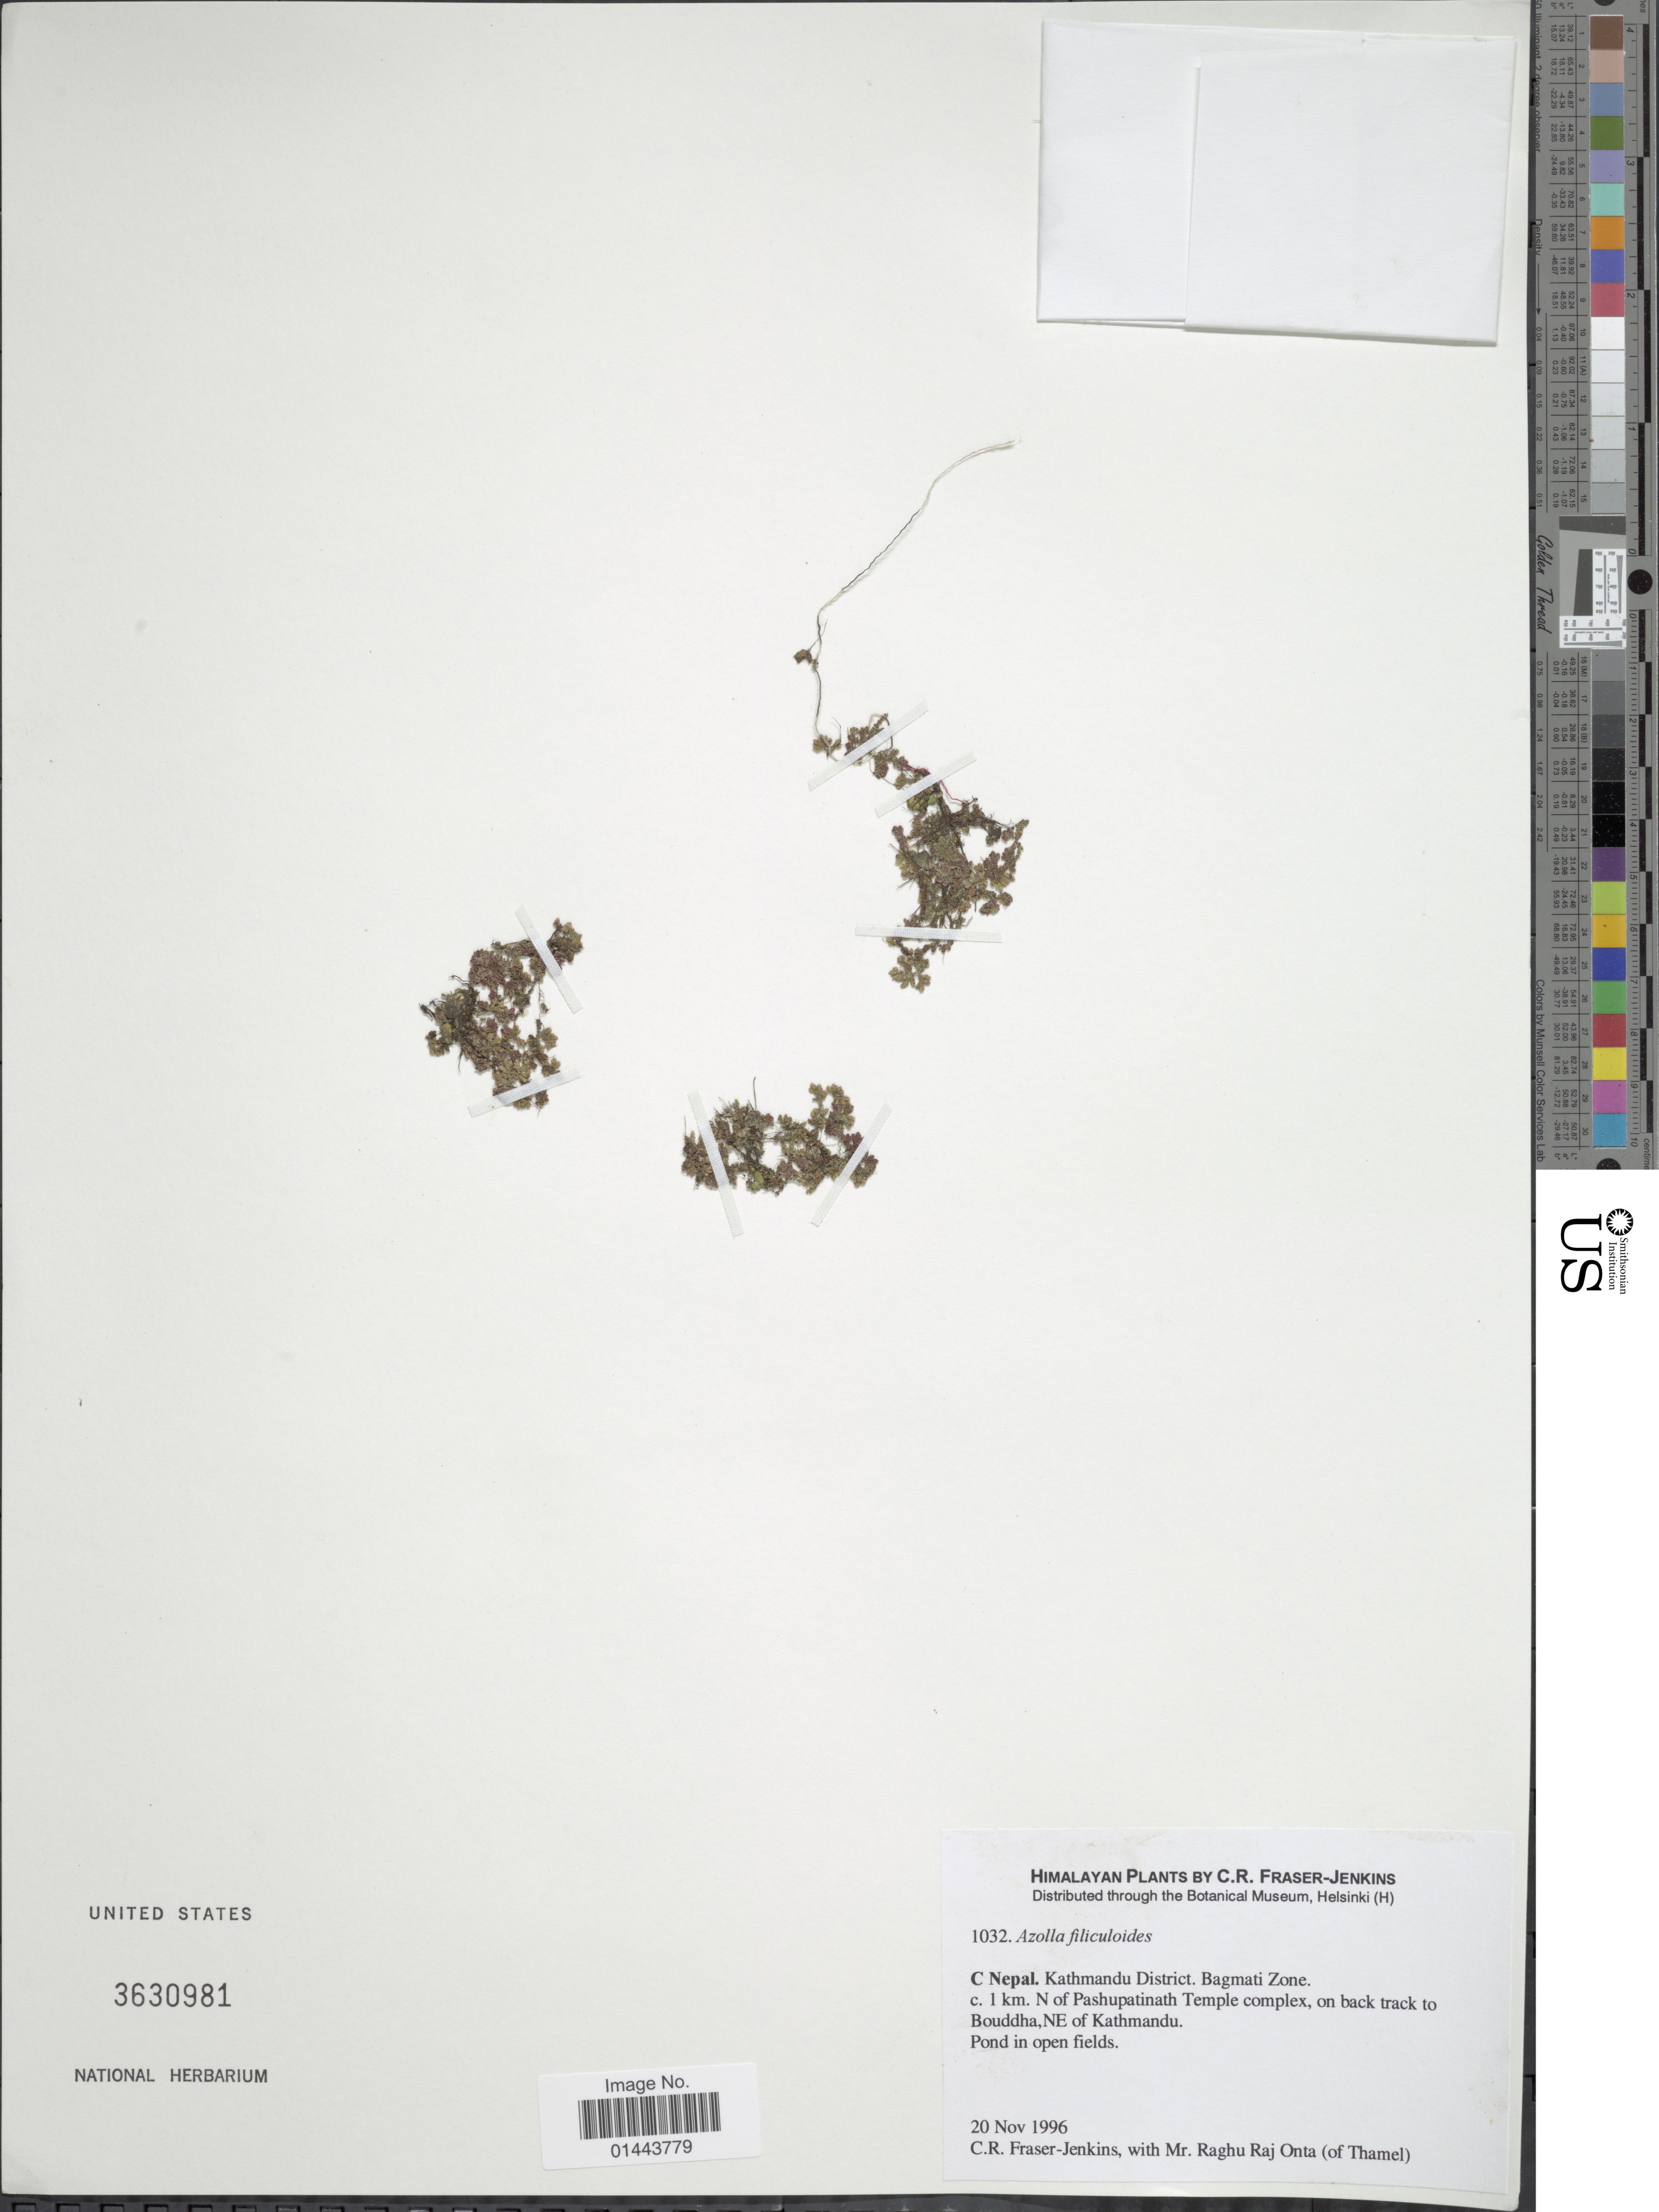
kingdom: Plantae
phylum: Tracheophyta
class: Polypodiopsida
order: Salviniales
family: Salviniaceae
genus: Azolla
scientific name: Azolla filiculoides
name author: Lam.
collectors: C. R. Fraser-Jenkins & R. Onta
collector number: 1032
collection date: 1996-11-20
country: Nepal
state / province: Bagmati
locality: C Nepal. Kathmandu District, Bagmati Zone, c. 1 km. N of Pashupatinath Temple complex, on back track to Bouddha, NE of Kathmandu, pond in open fields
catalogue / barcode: US 3630981